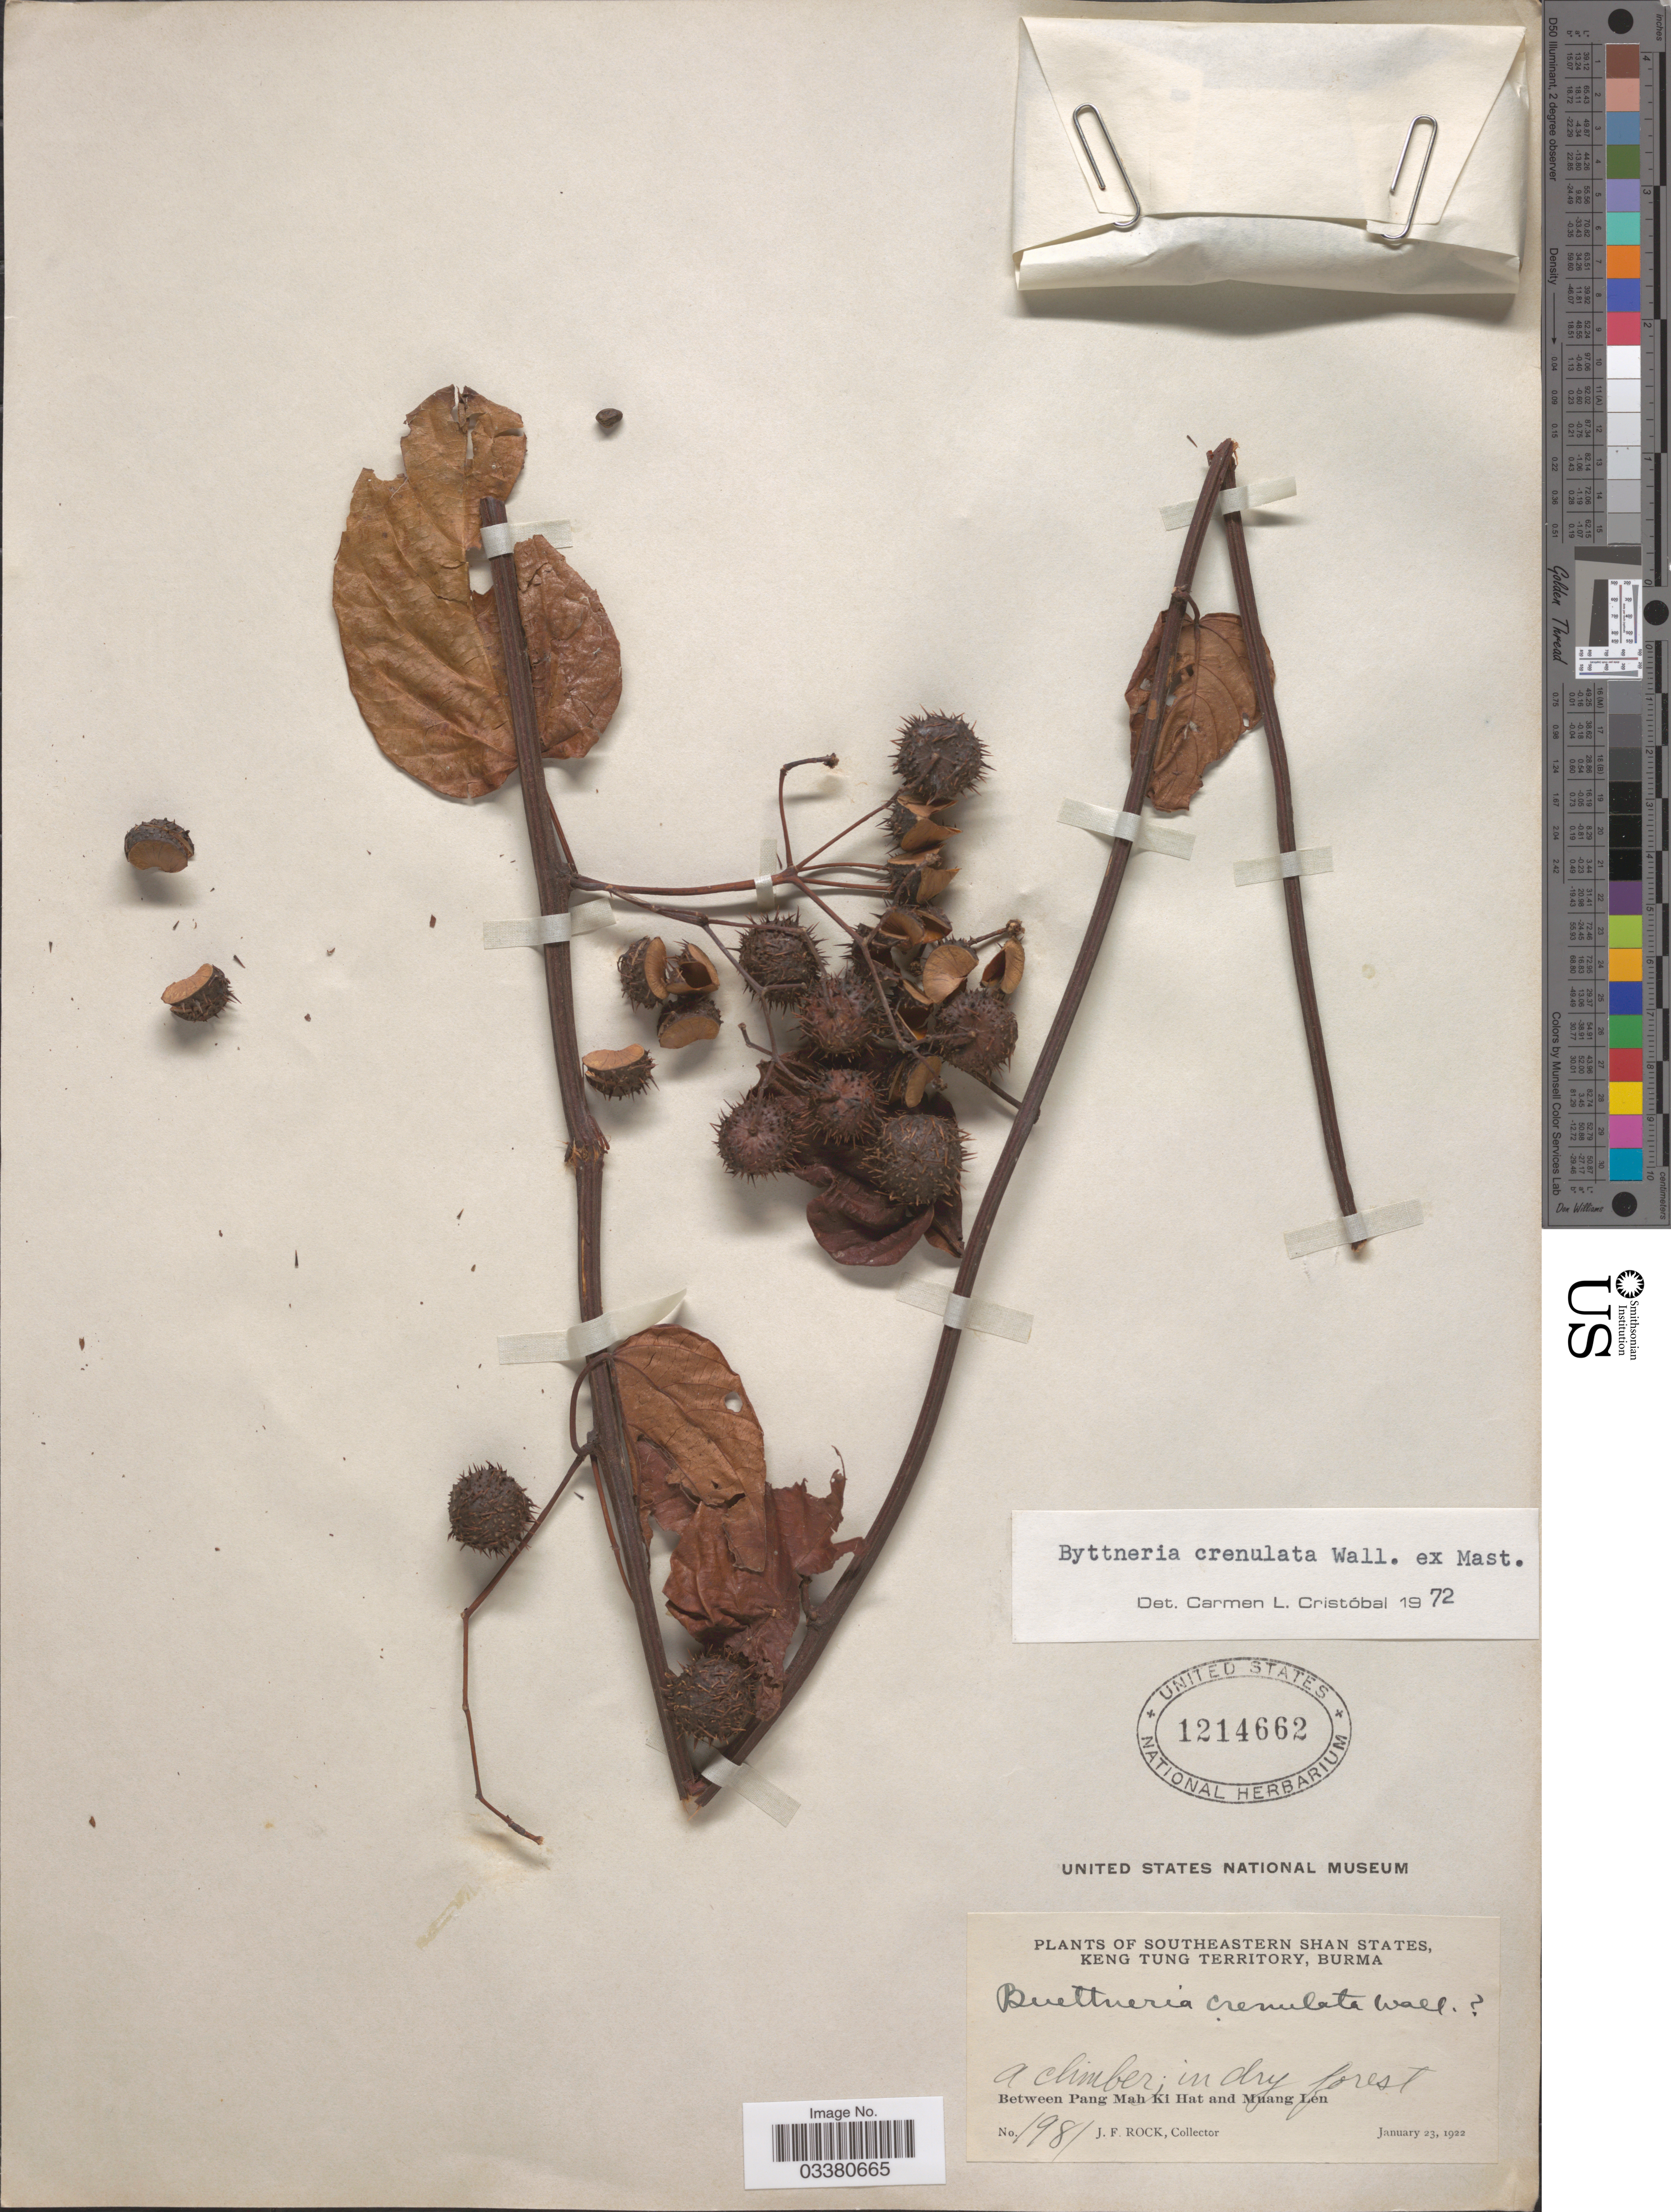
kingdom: Plantae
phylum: Tracheophyta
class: Magnoliopsida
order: Malvales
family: Malvaceae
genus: Byttneria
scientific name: Byttneria crenulata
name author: Wall. ex Mast.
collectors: J. Rock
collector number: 1981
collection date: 1922-01-23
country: Myanmar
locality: Southeastern Shan States, Keng Tung Territory, Burma. Between Pang Mah Ki Hat and Muang Len.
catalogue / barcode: US 1214662